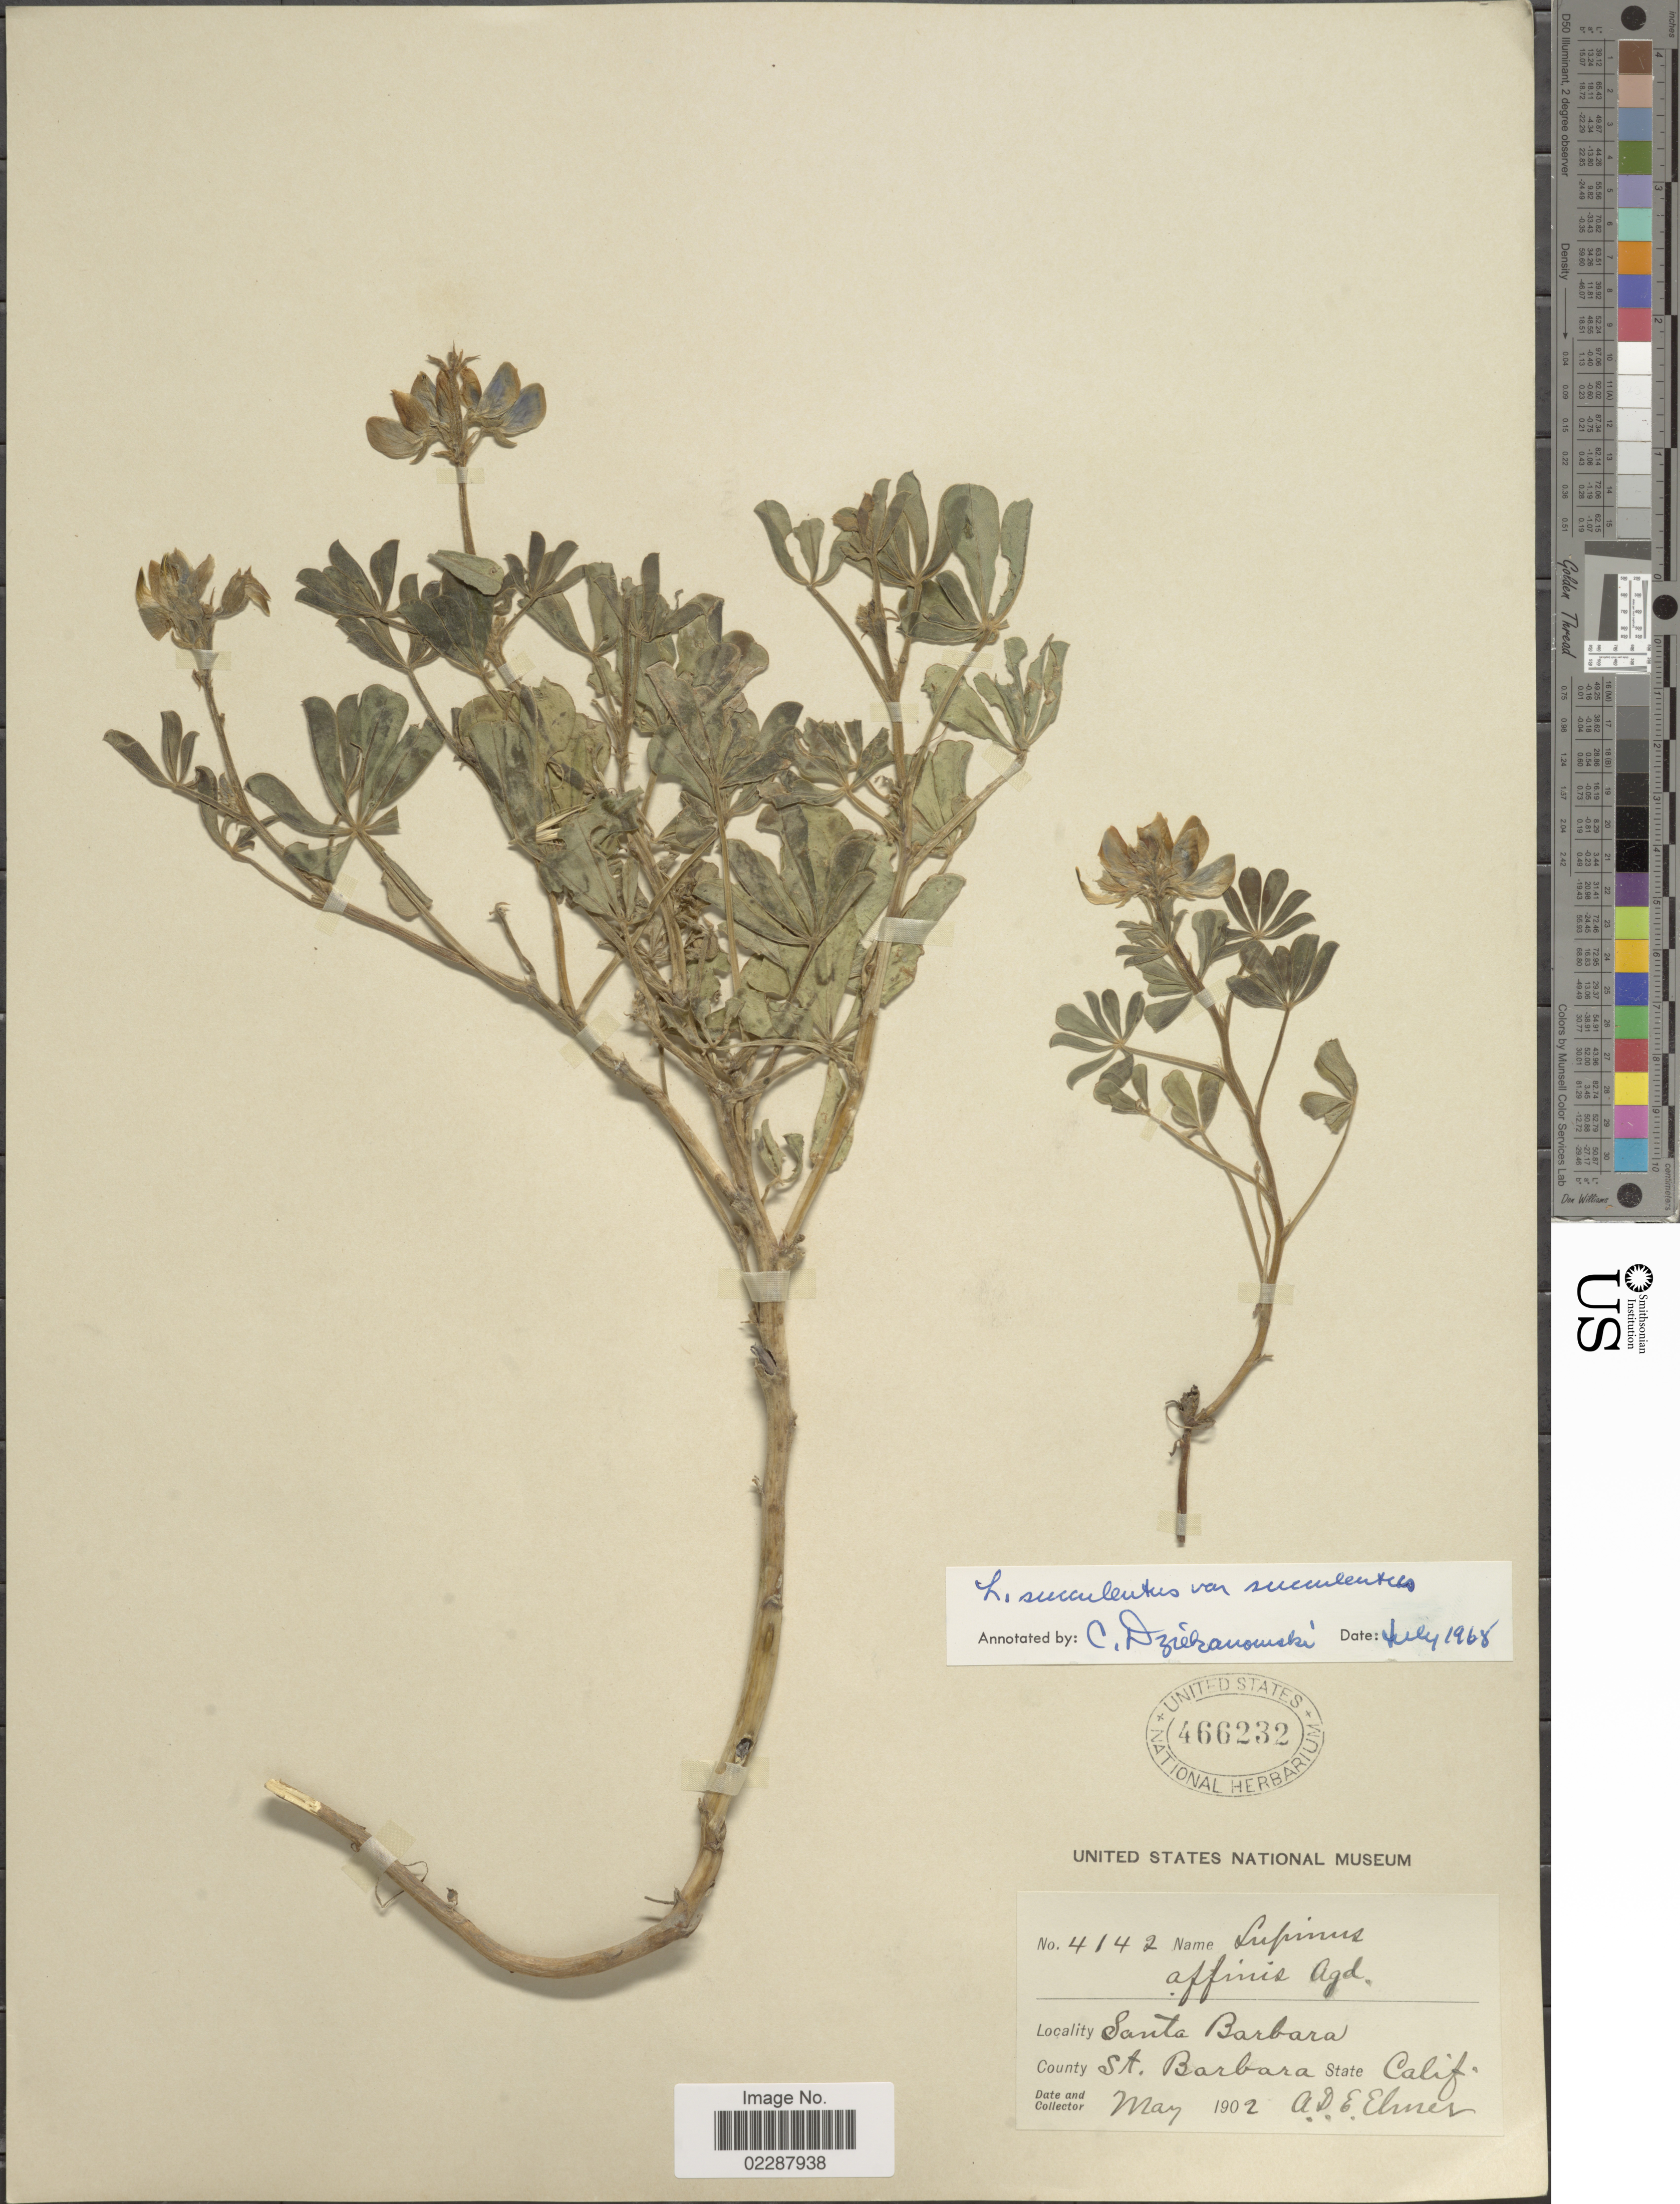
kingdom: Plantae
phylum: Tracheophyta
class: Magnoliopsida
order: Fabales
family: Fabaceae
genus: Lupinus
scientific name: Lupinus succulentus var. succulentus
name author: Douglas ex K. Koch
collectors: A. D. E. Elmer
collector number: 4142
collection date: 1902-05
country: United States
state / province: California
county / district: Santa Barbara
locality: Santa Barbara, County St. Barbara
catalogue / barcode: US 466232